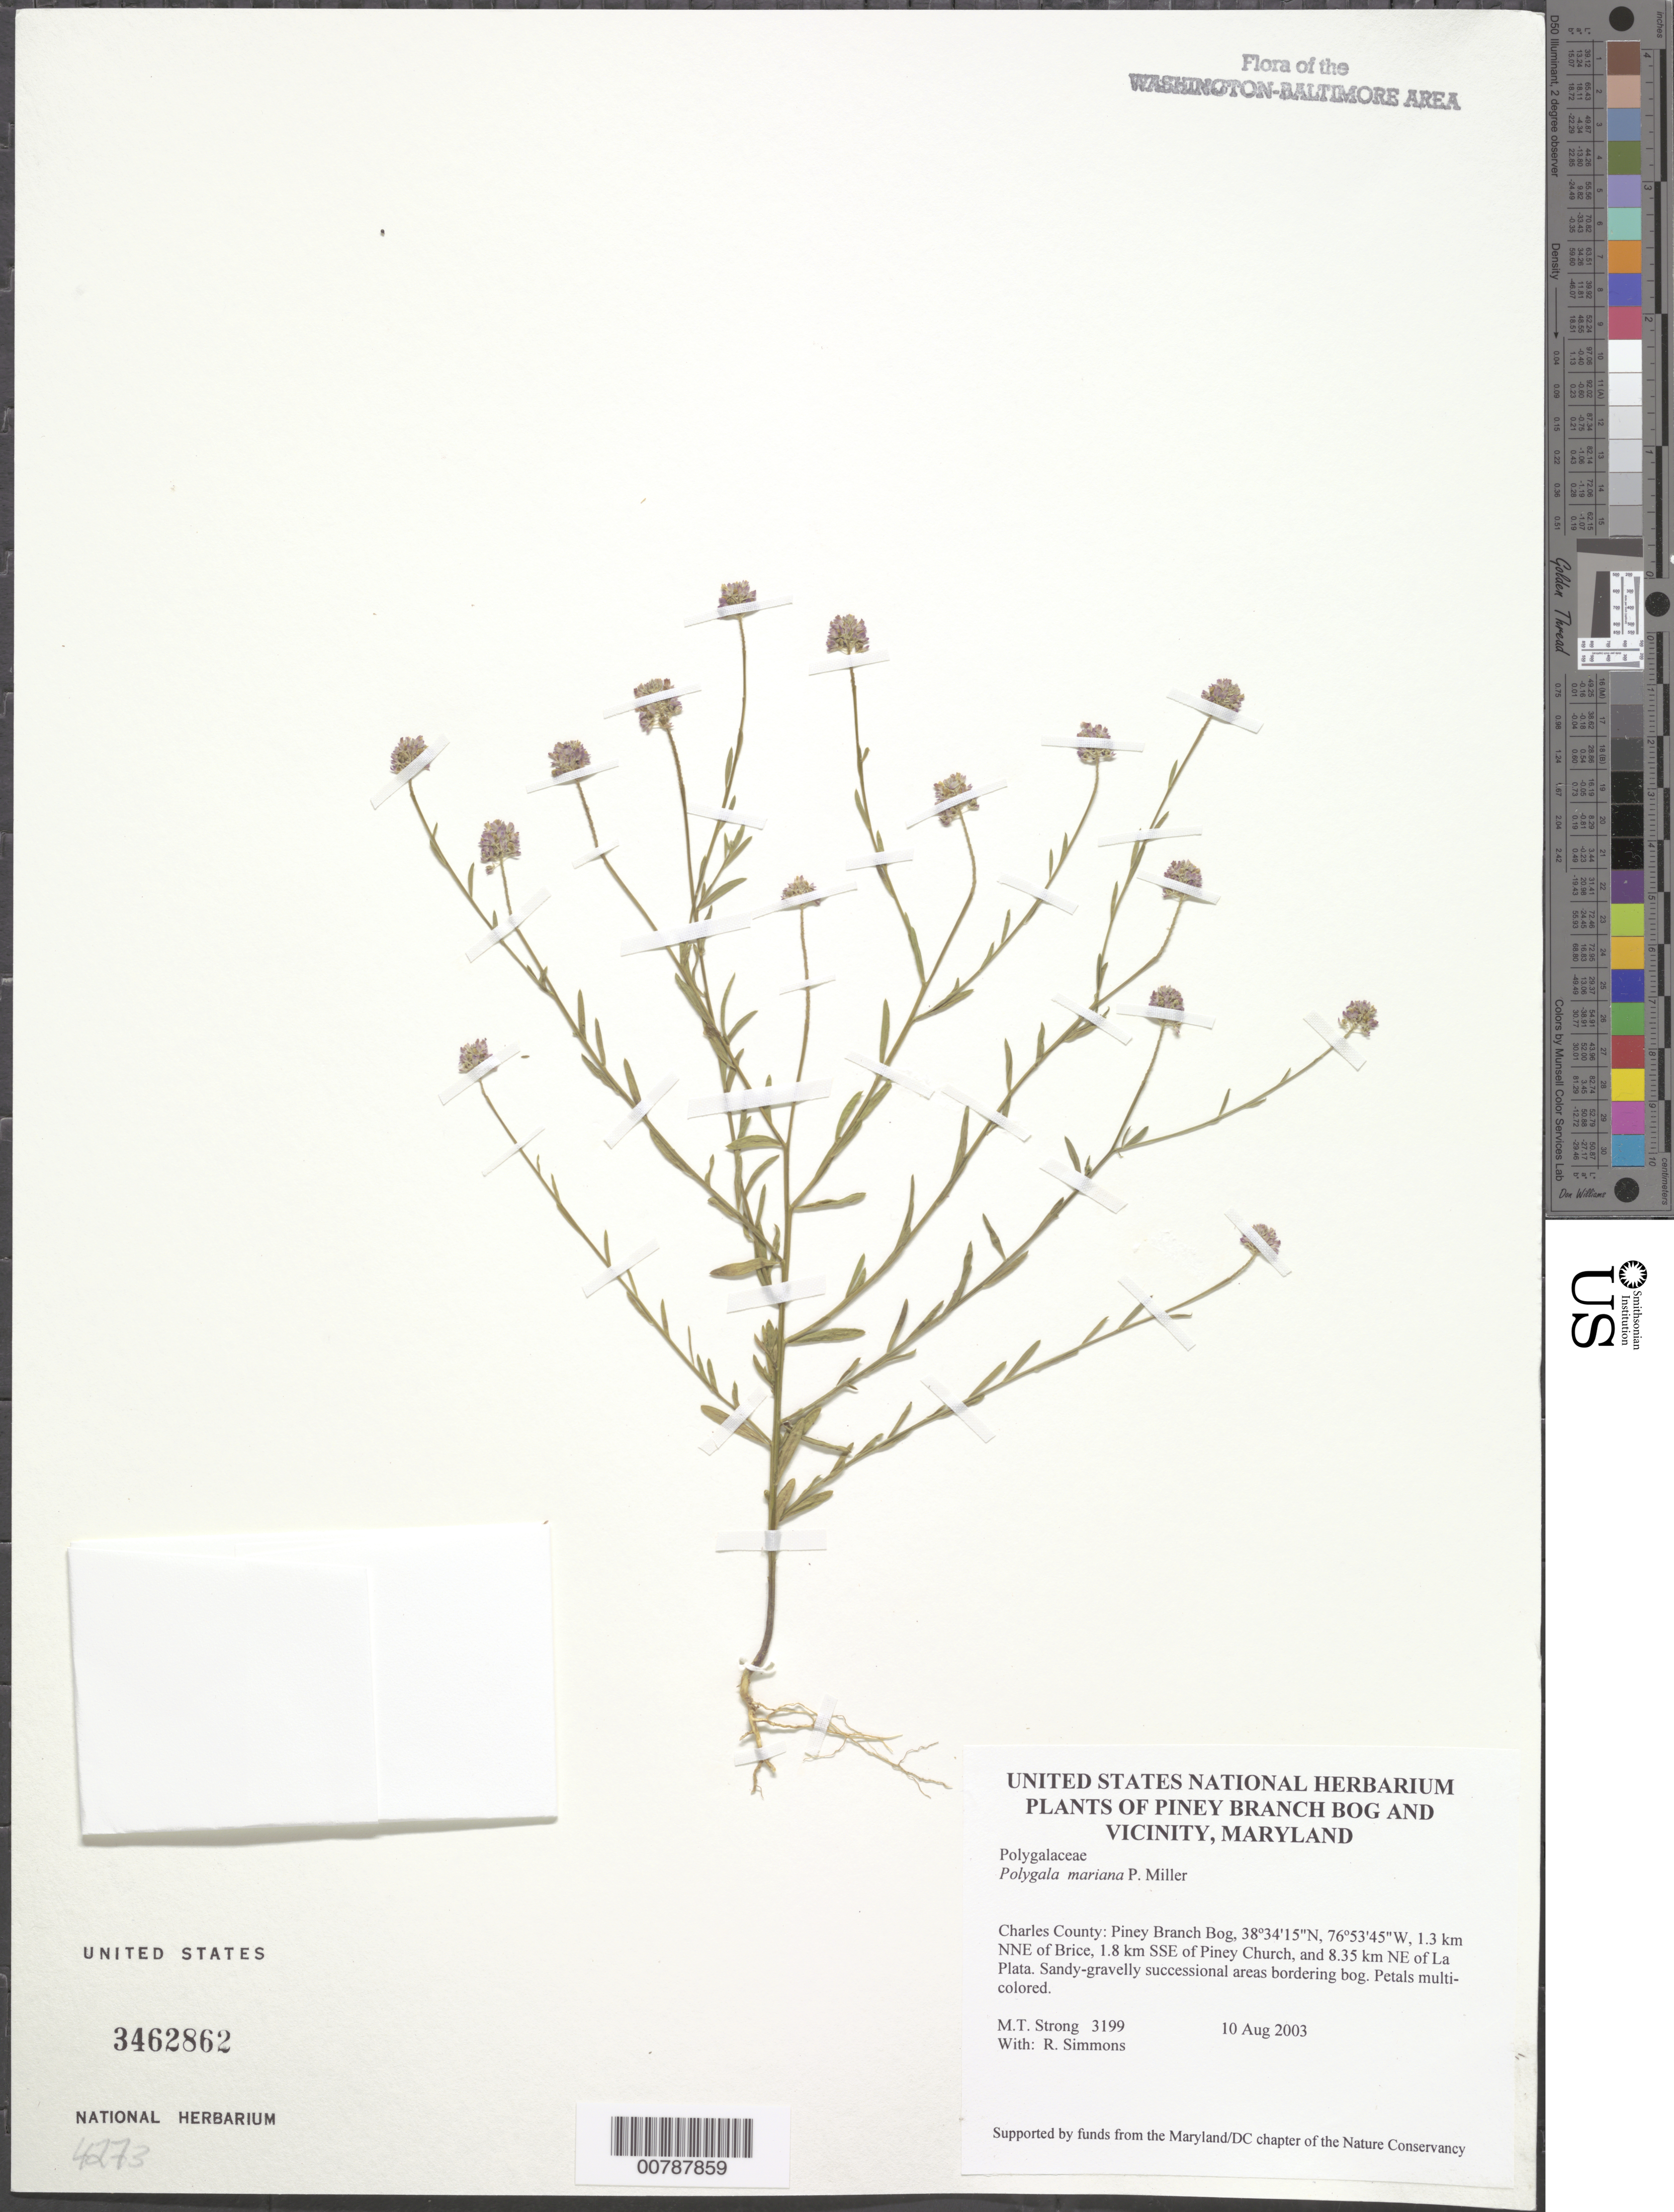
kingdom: Plantae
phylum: Tracheophyta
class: Magnoliopsida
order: Fabales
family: Polygalaceae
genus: Polygala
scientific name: Polygala mariana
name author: Mill.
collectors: M. T. Strong & R. H. Simmons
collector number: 3199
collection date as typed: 10 Aug 2003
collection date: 2003-08-10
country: United States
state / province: Maryland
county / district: Charles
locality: Piney Branch Bog, 1.3 km NNE of Brice, 1.8 km SSE of Piney Church, and 8.35 km NE of La Plata.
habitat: Sandy-gravelly successional areas bordering bog.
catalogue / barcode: US 3462862